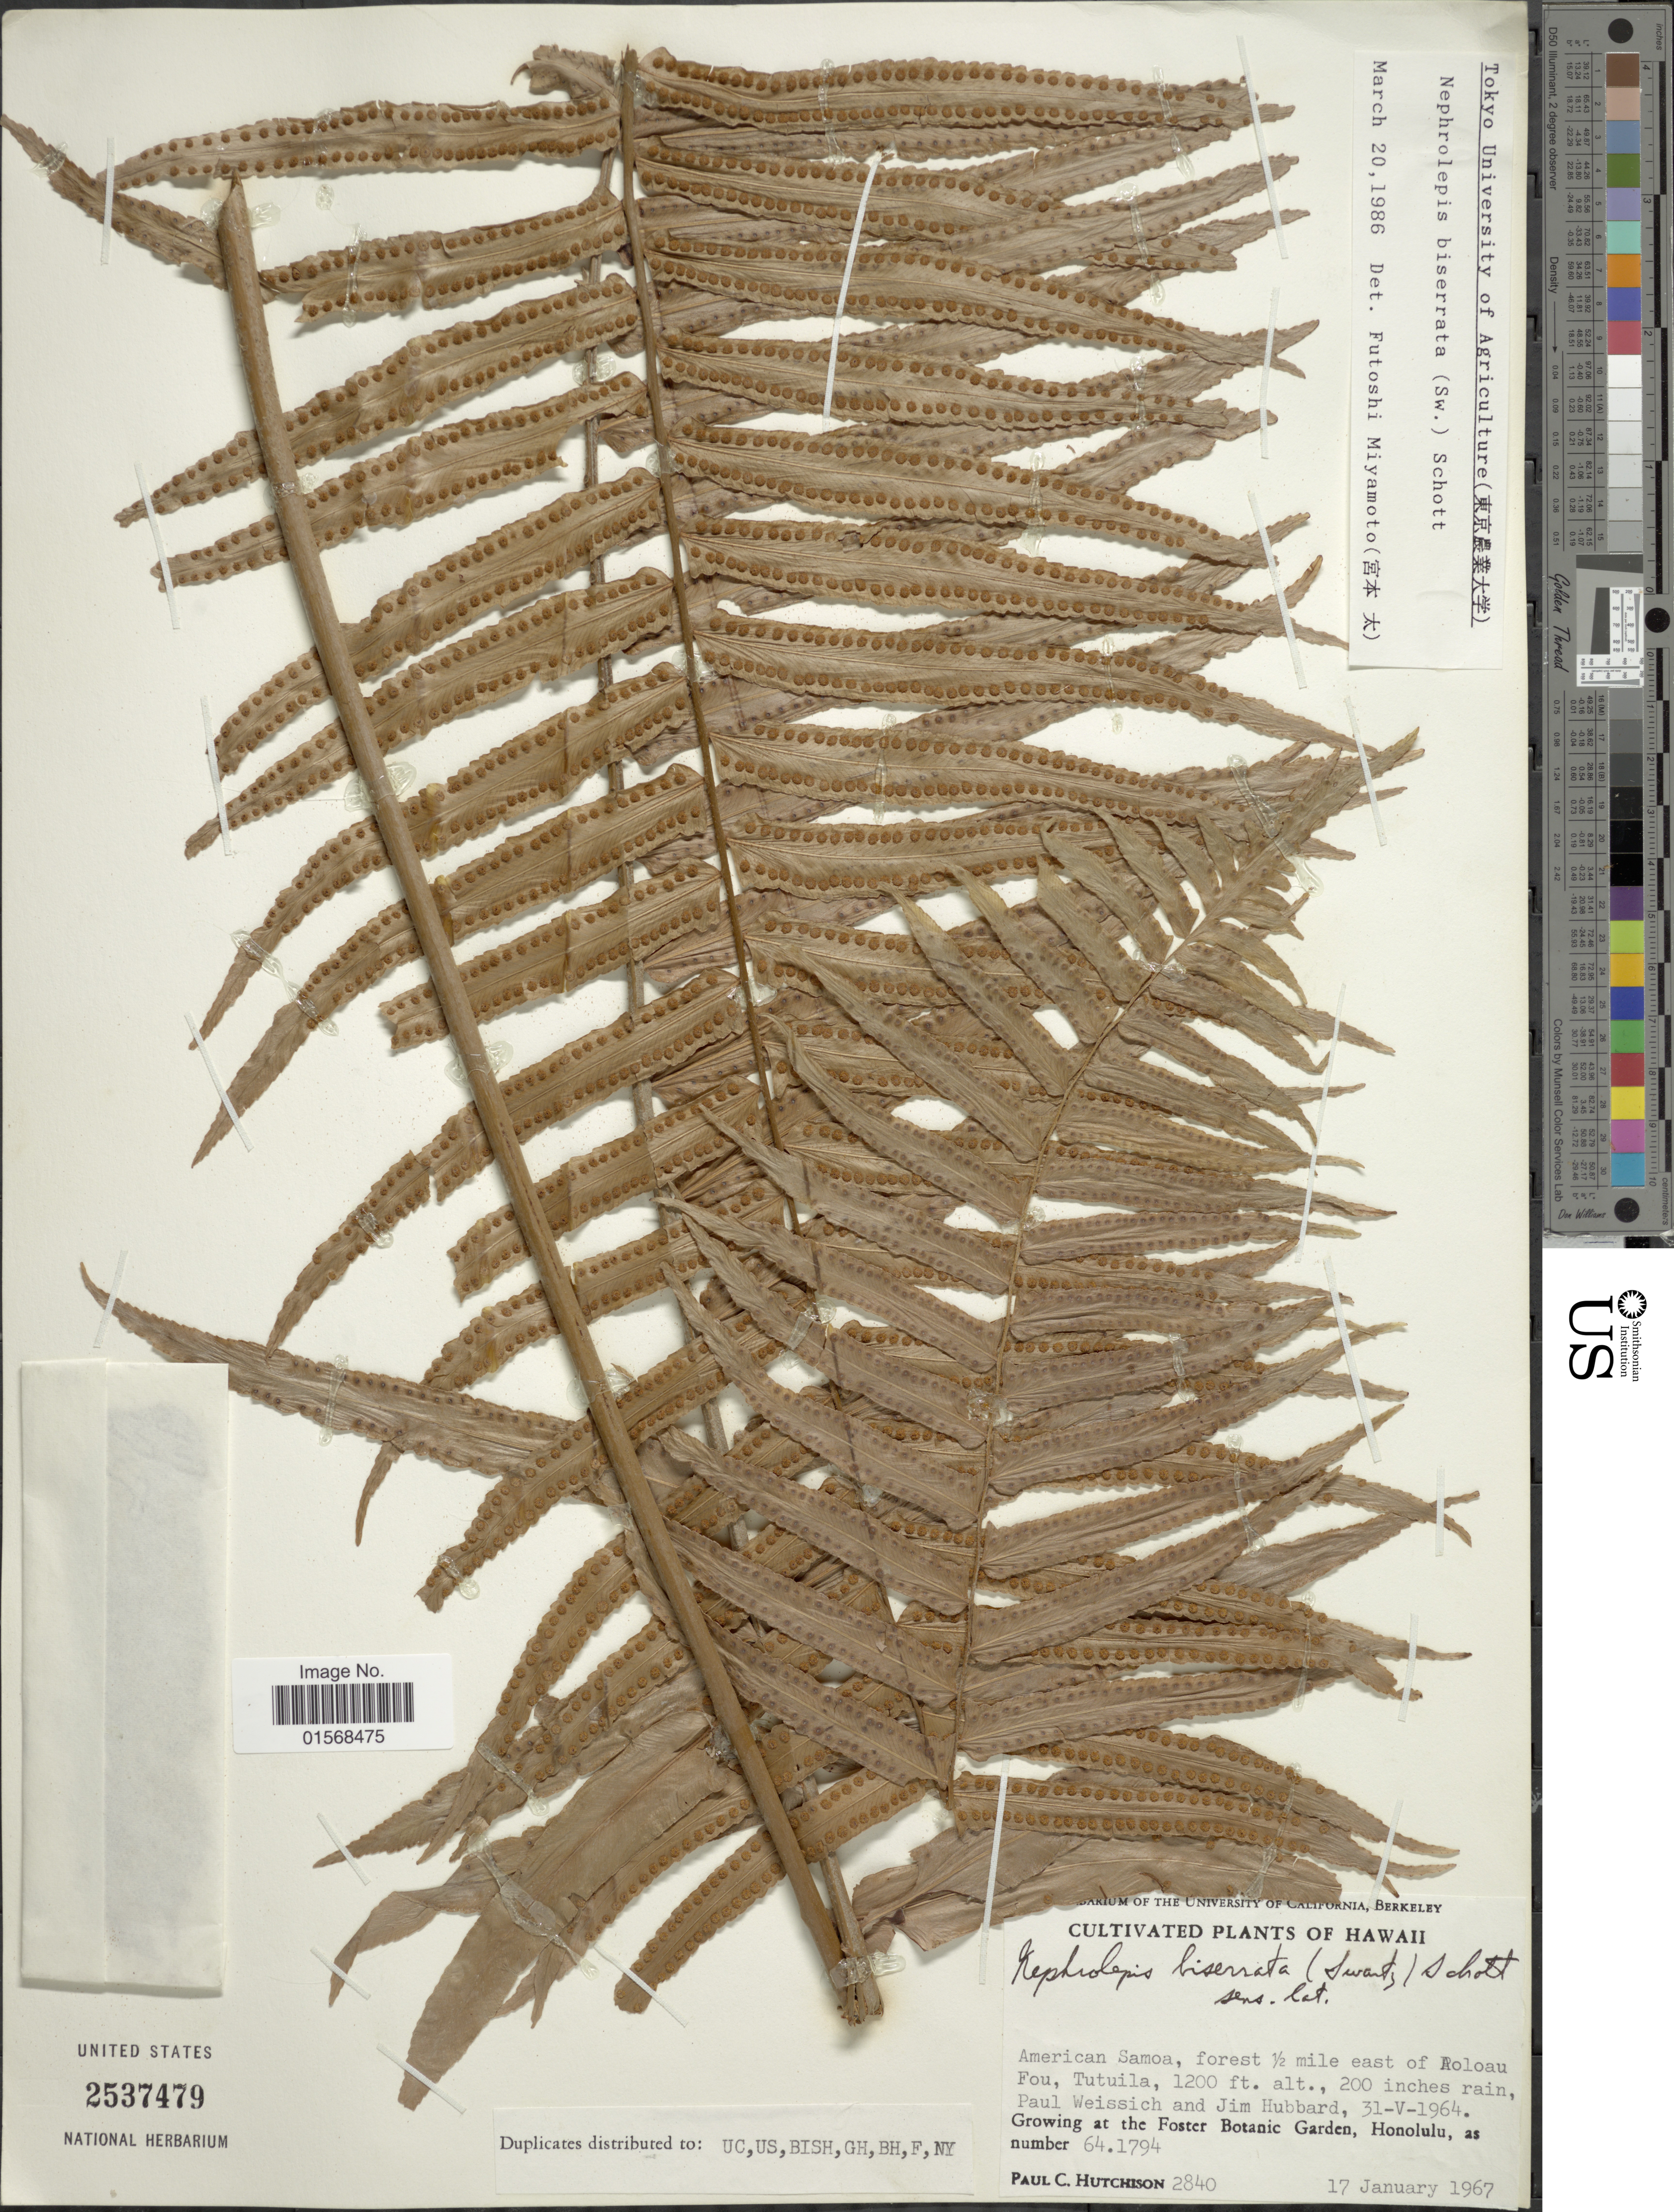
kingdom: Plantae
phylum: Tracheophyta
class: Polypodiopsida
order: Polypodiales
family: Nephrolepidaceae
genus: Nephrolepis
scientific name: Nephrolepis biserrata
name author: (Sw.) Schott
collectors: P. C. Hutchison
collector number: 2840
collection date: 1967-01-17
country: United States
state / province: Hawaii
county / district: Honolulu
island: Oahu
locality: Hawaii, Growing at the Foster Botanic Garden , Honolulu, as number 64.1794. [unsure placement]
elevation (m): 366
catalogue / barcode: US 2537479